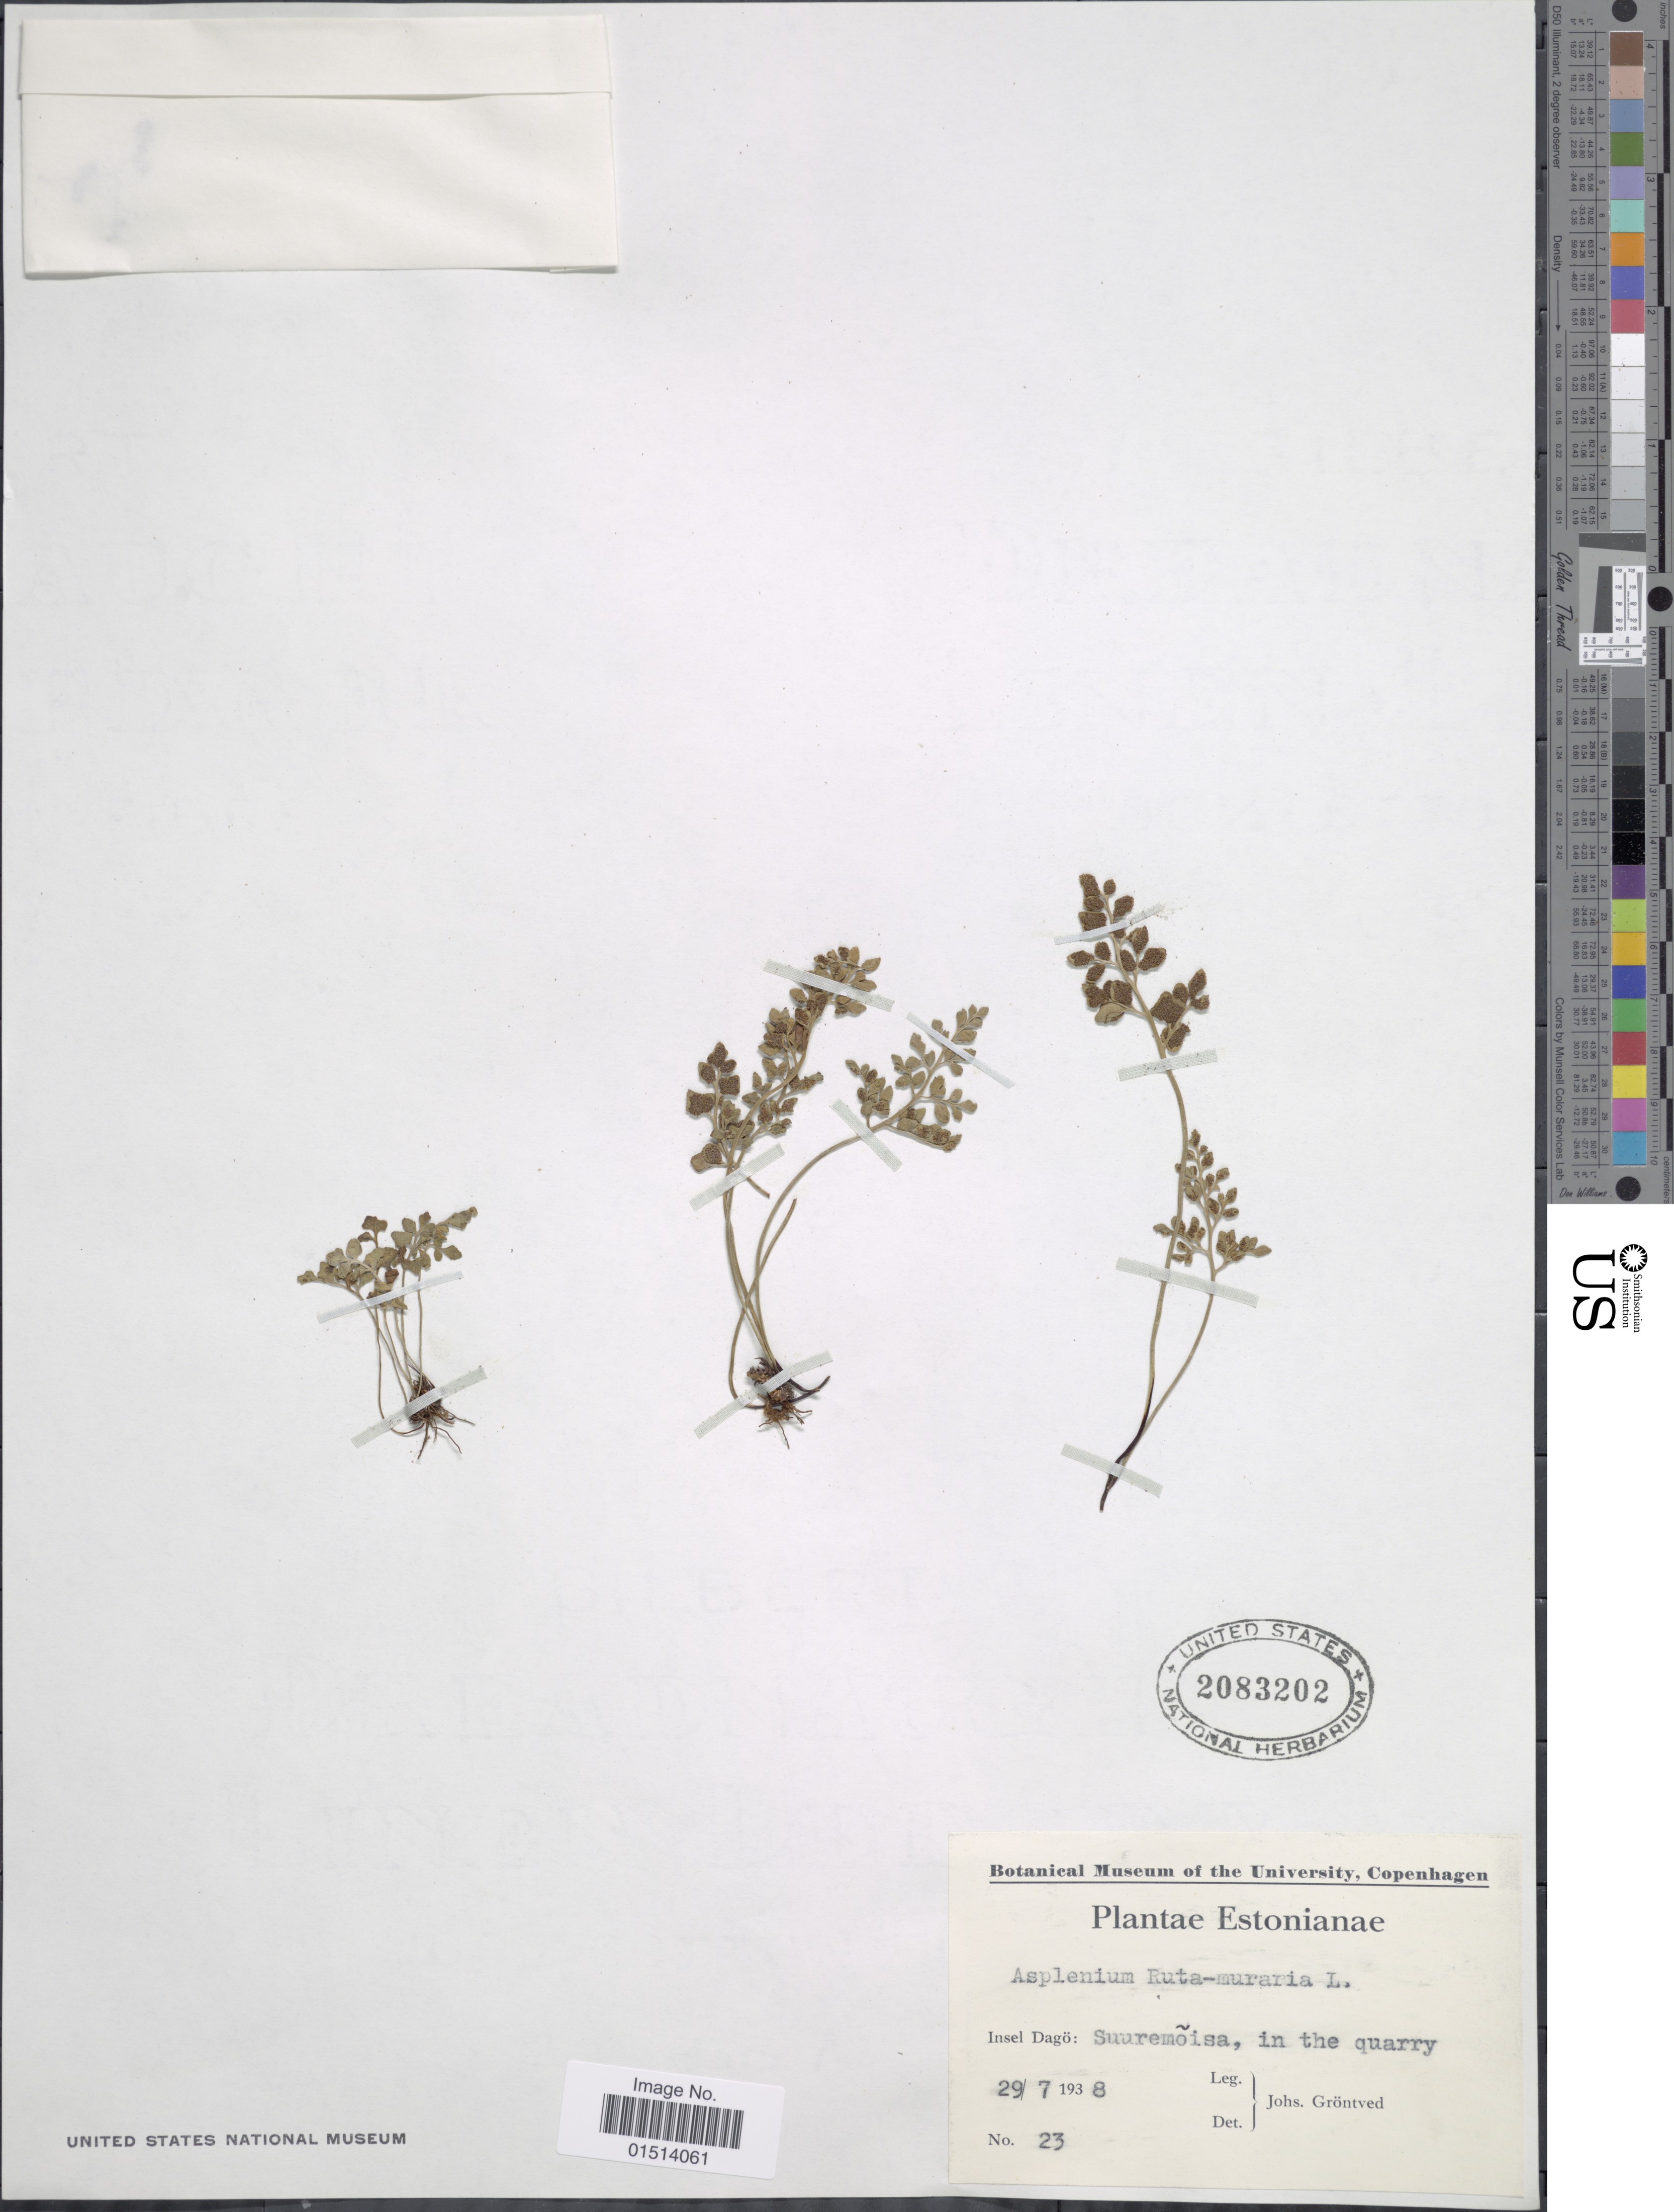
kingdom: Plantae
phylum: Tracheophyta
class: Polypodiopsida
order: Polypodiales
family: Aspleniaceae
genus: Asplenium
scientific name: Asplenium ruta-muraria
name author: L.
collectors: J. Gröntved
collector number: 23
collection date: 1938-07-29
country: Estonia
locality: Estonianae, Insel Dago: Suuremoisa, in the quarry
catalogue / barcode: US 2083202